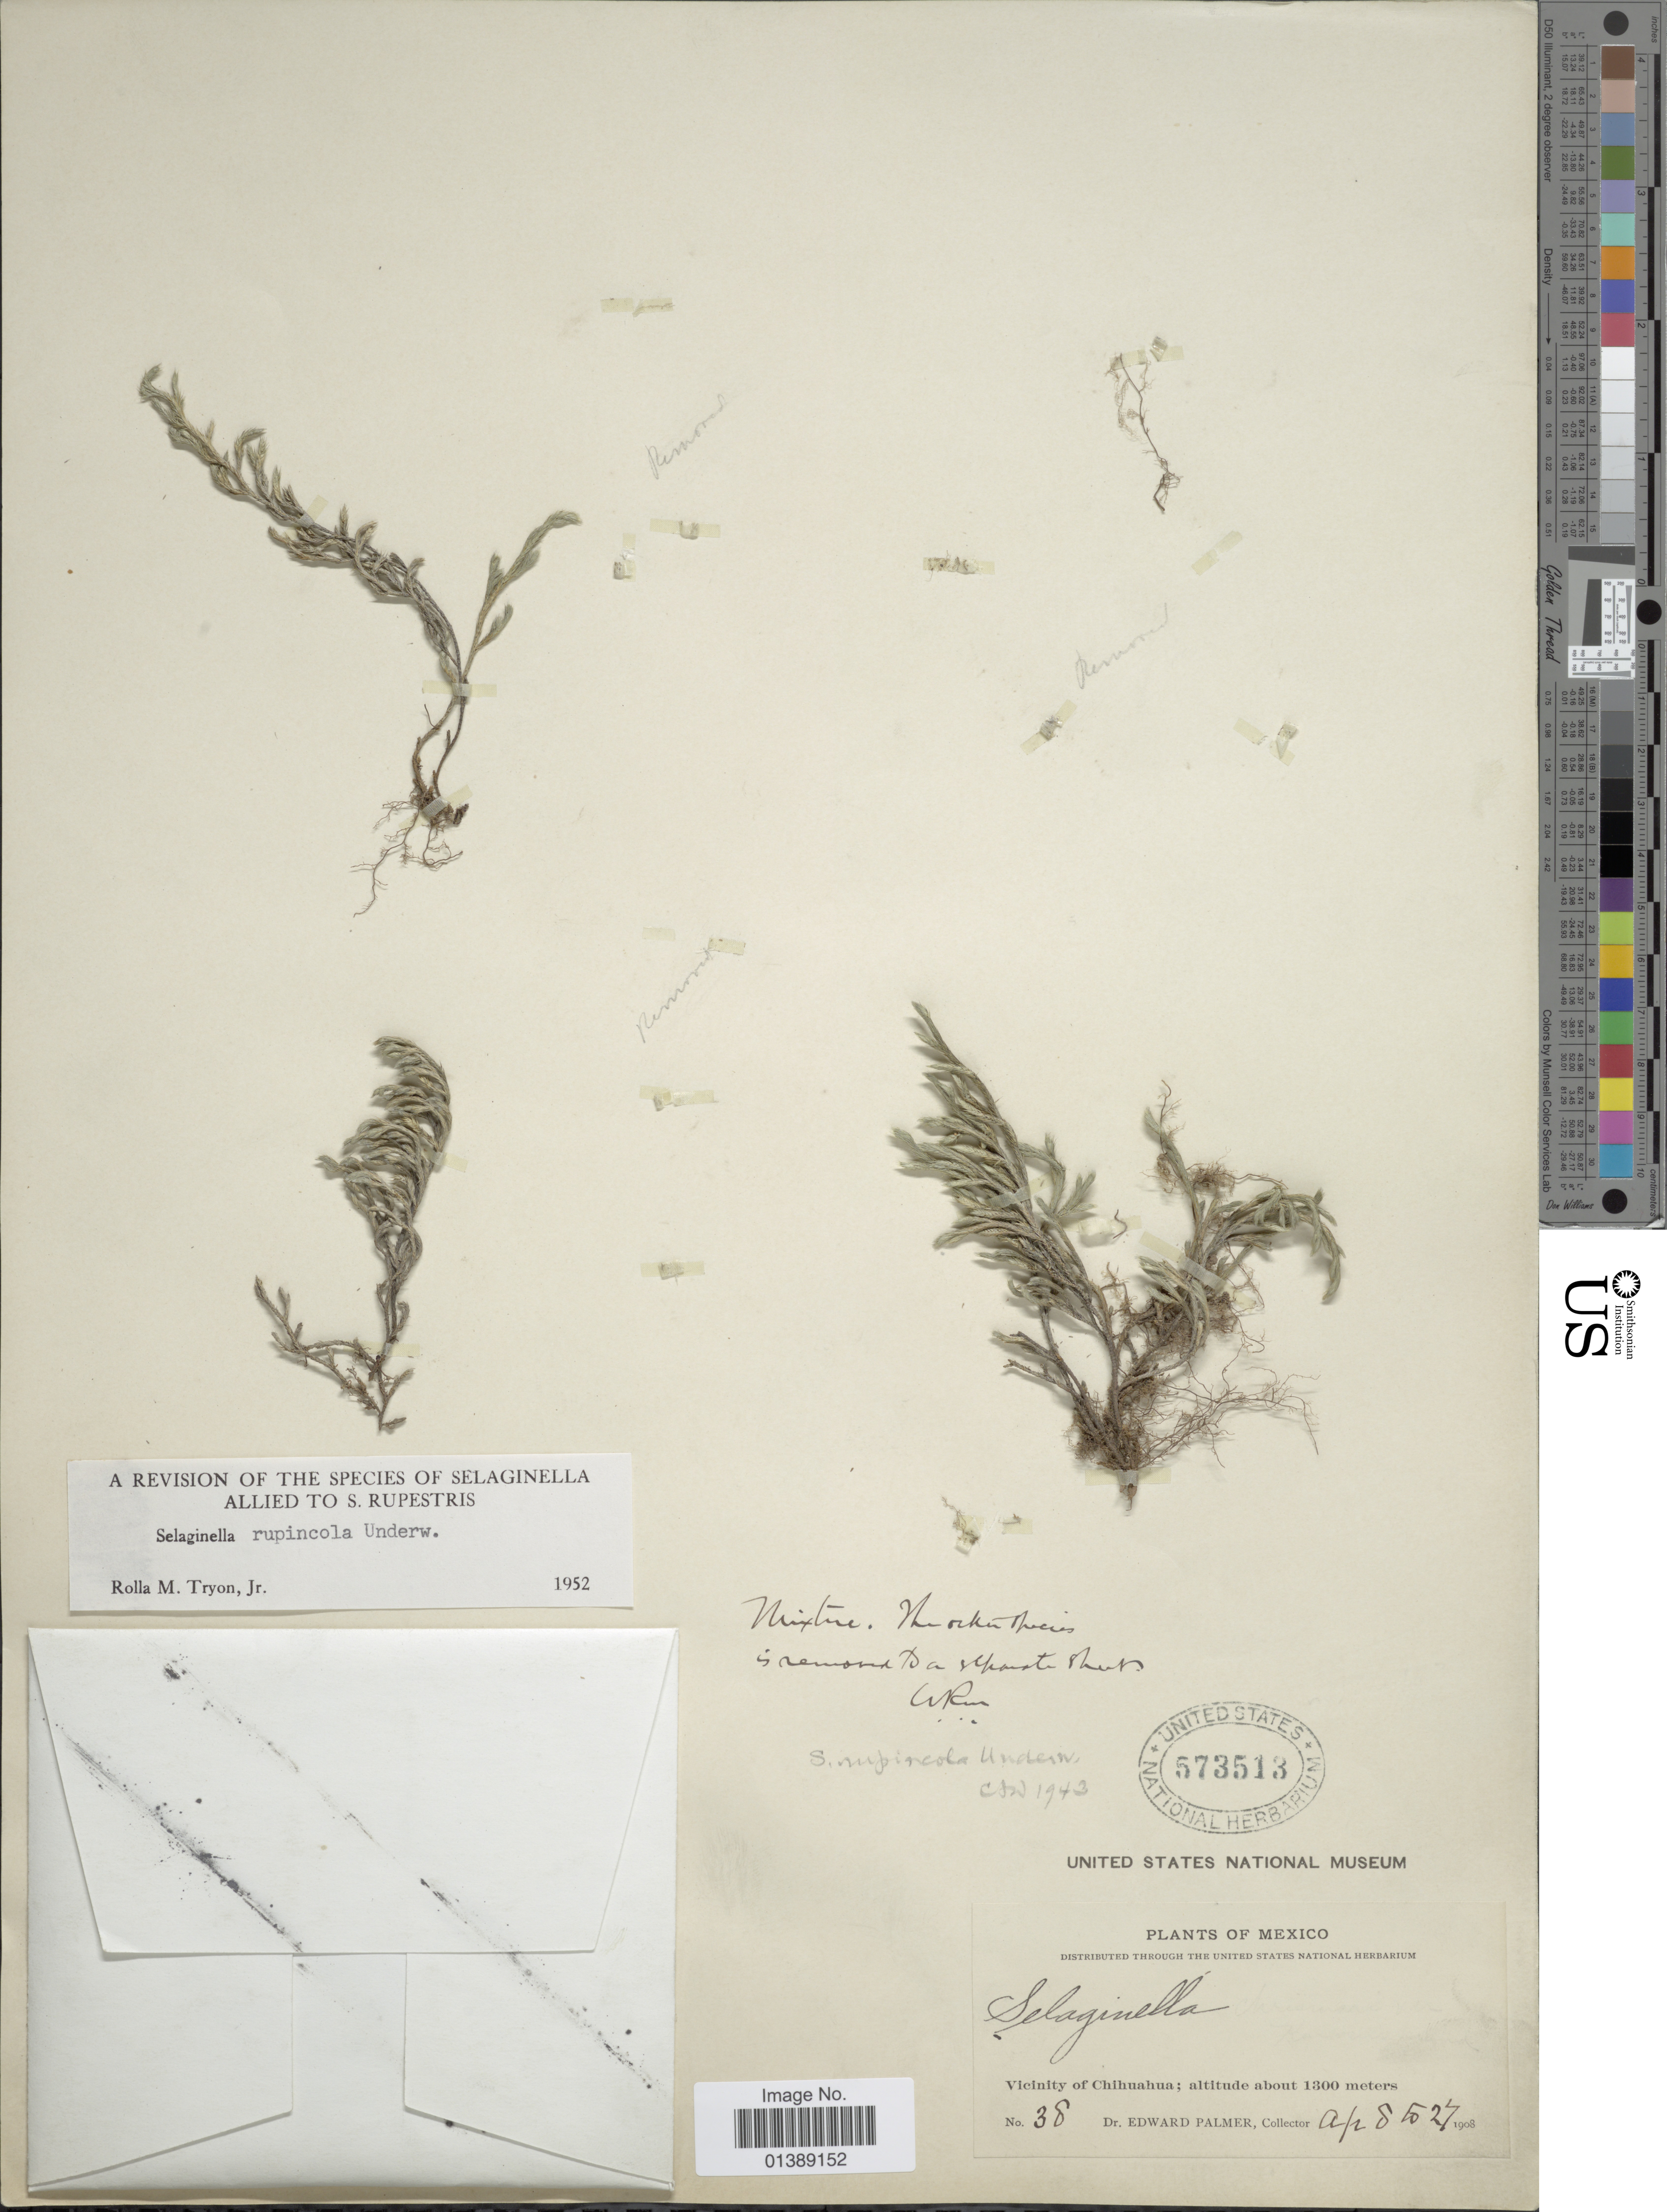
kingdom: Plantae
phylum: Tracheophyta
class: Lycopodiopsida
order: Selaginellales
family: Selaginellaceae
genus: Selaginella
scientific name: Selaginella rupincola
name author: Underw.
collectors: E. Palmer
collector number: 38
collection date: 1908-04-08/1908-08-27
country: Mexico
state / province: Chihuahua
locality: Vicinity of Chihuahua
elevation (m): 1300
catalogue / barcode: US 573513